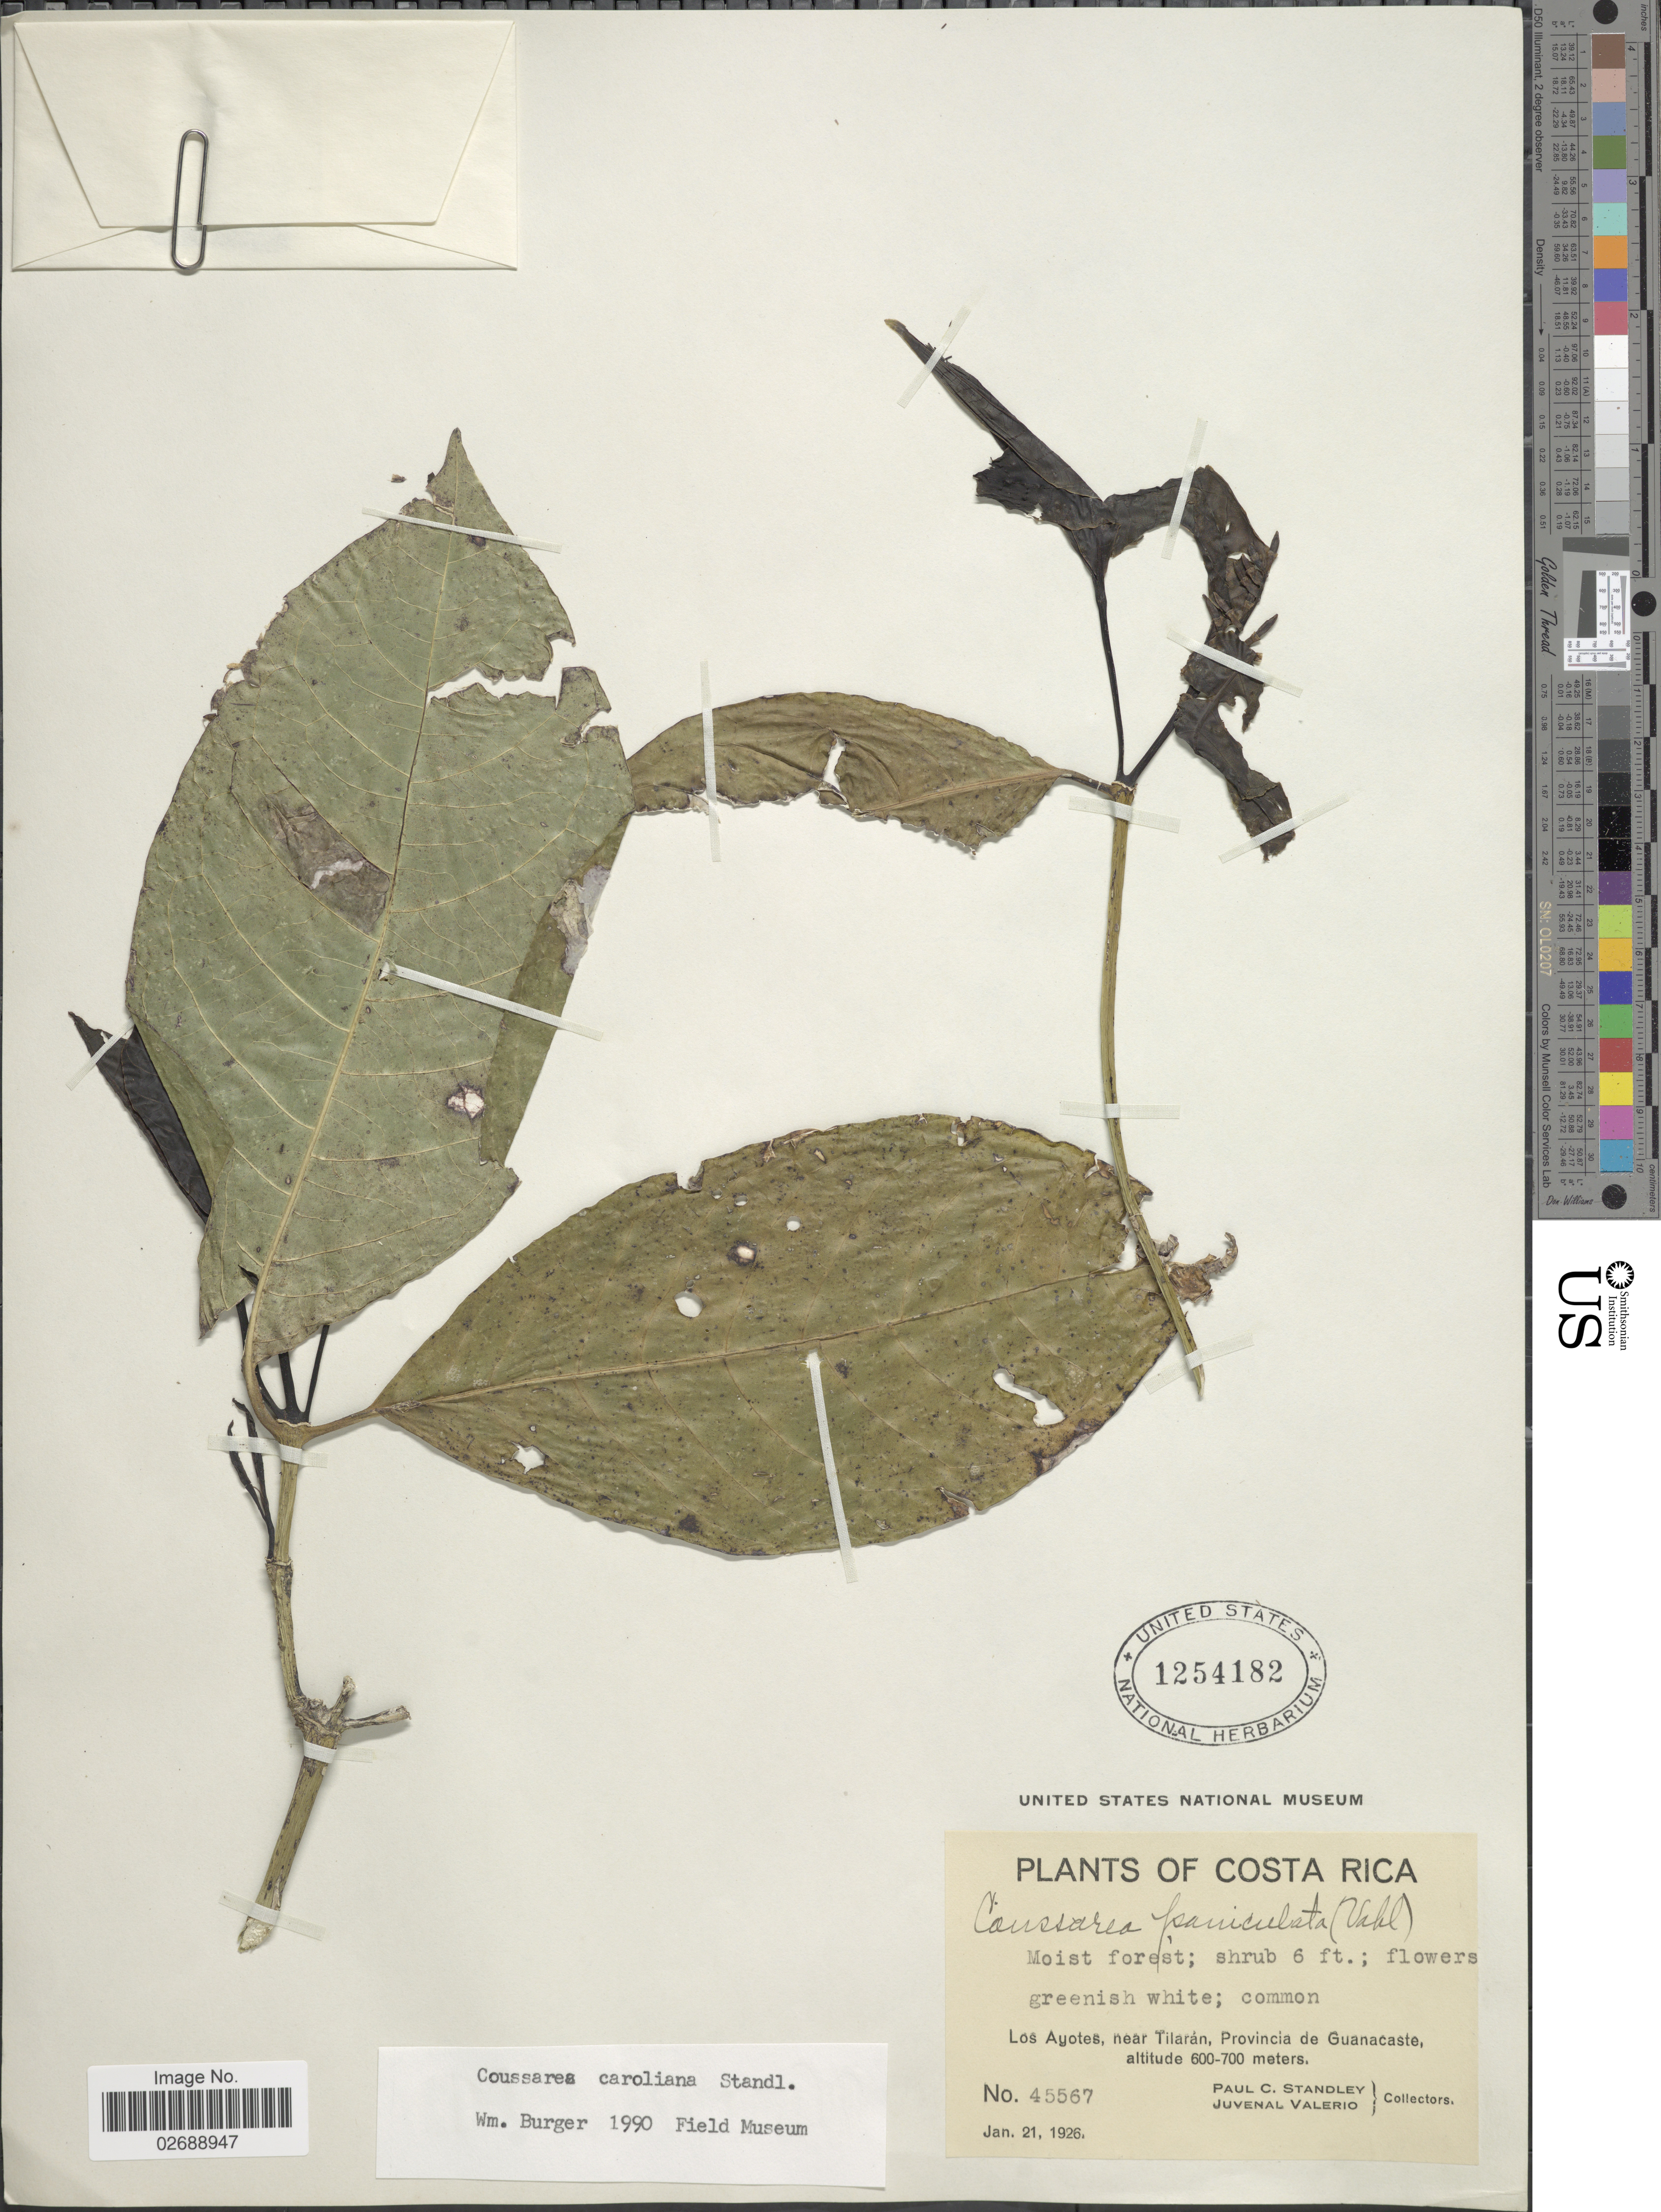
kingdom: Plantae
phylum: Tracheophyta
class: Magnoliopsida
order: Gentianales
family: Rubiaceae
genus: Coussarea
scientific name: Coussarea caroliana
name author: Standl.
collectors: P. C. Standley & J. Valerio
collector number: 45567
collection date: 1926-01-21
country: Costa Rica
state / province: Guanacaste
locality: Los Ayotes, near Tilaran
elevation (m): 600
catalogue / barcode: US 1254182